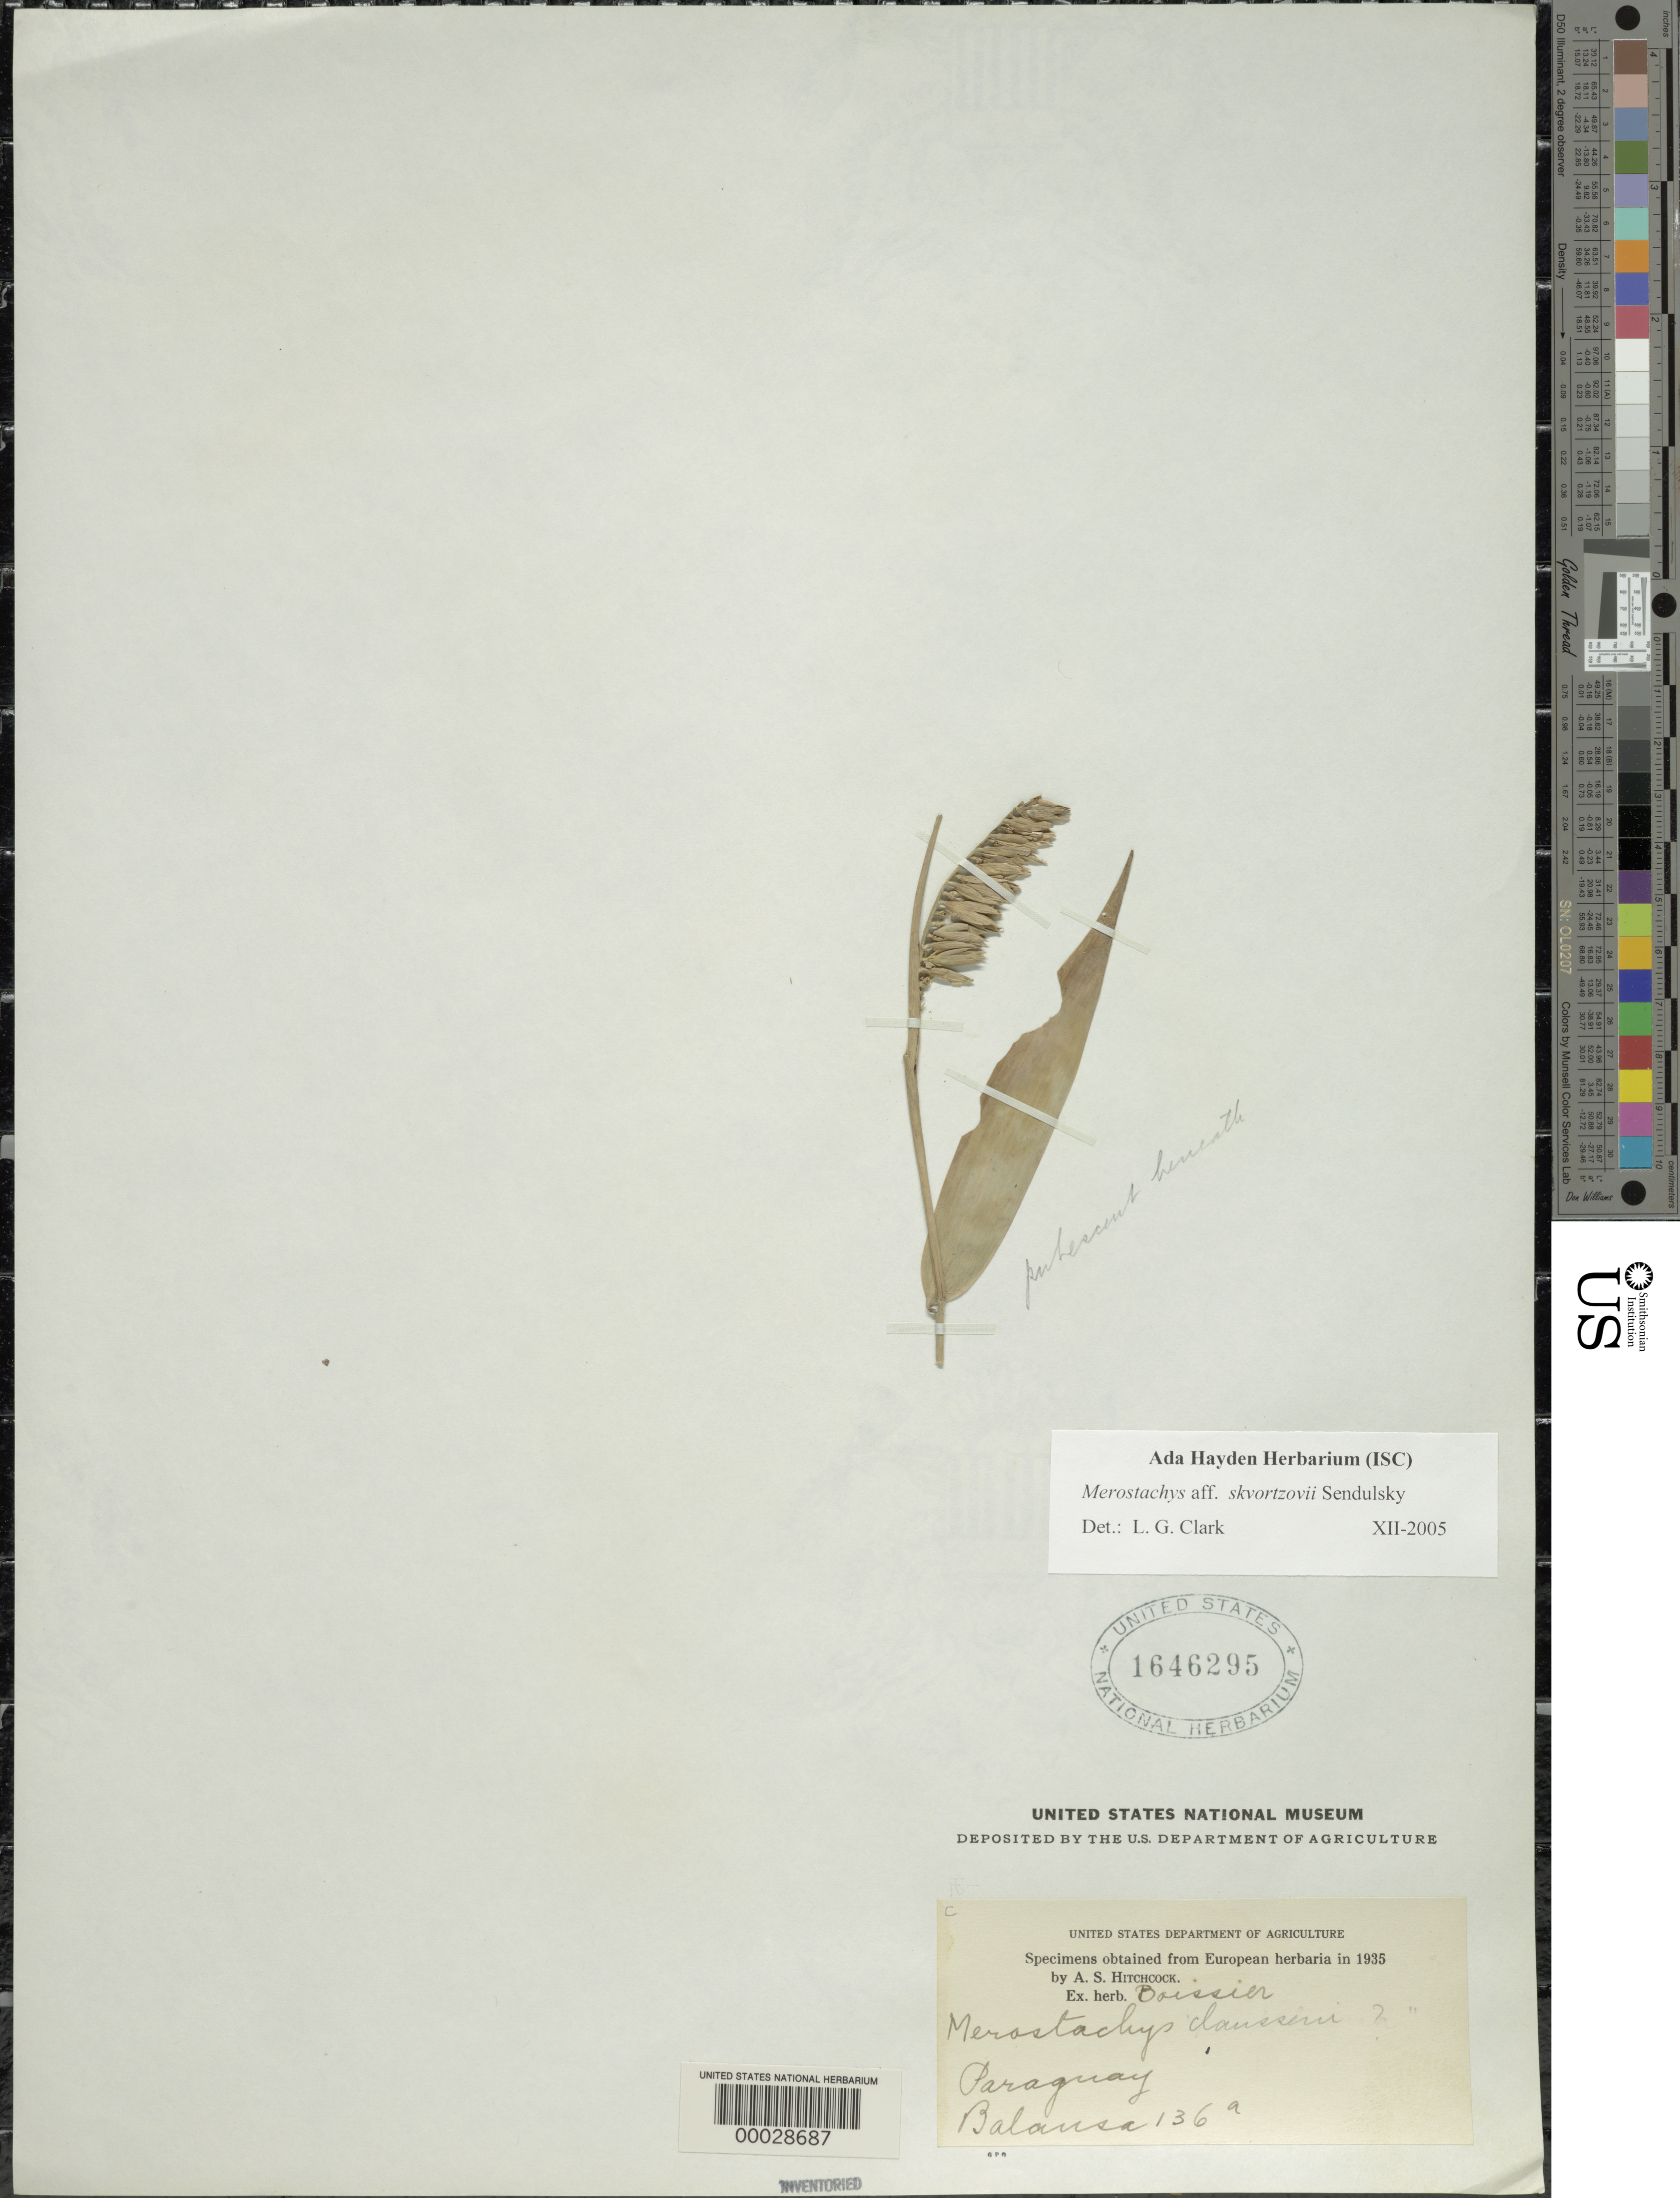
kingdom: Plantae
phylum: Tracheophyta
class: Liliopsida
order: Poales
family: Poaceae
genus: Merostachys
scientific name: Merostachys skvortzovii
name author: Send.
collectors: B. Balansa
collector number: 136 A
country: Paraguay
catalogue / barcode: US 1646295